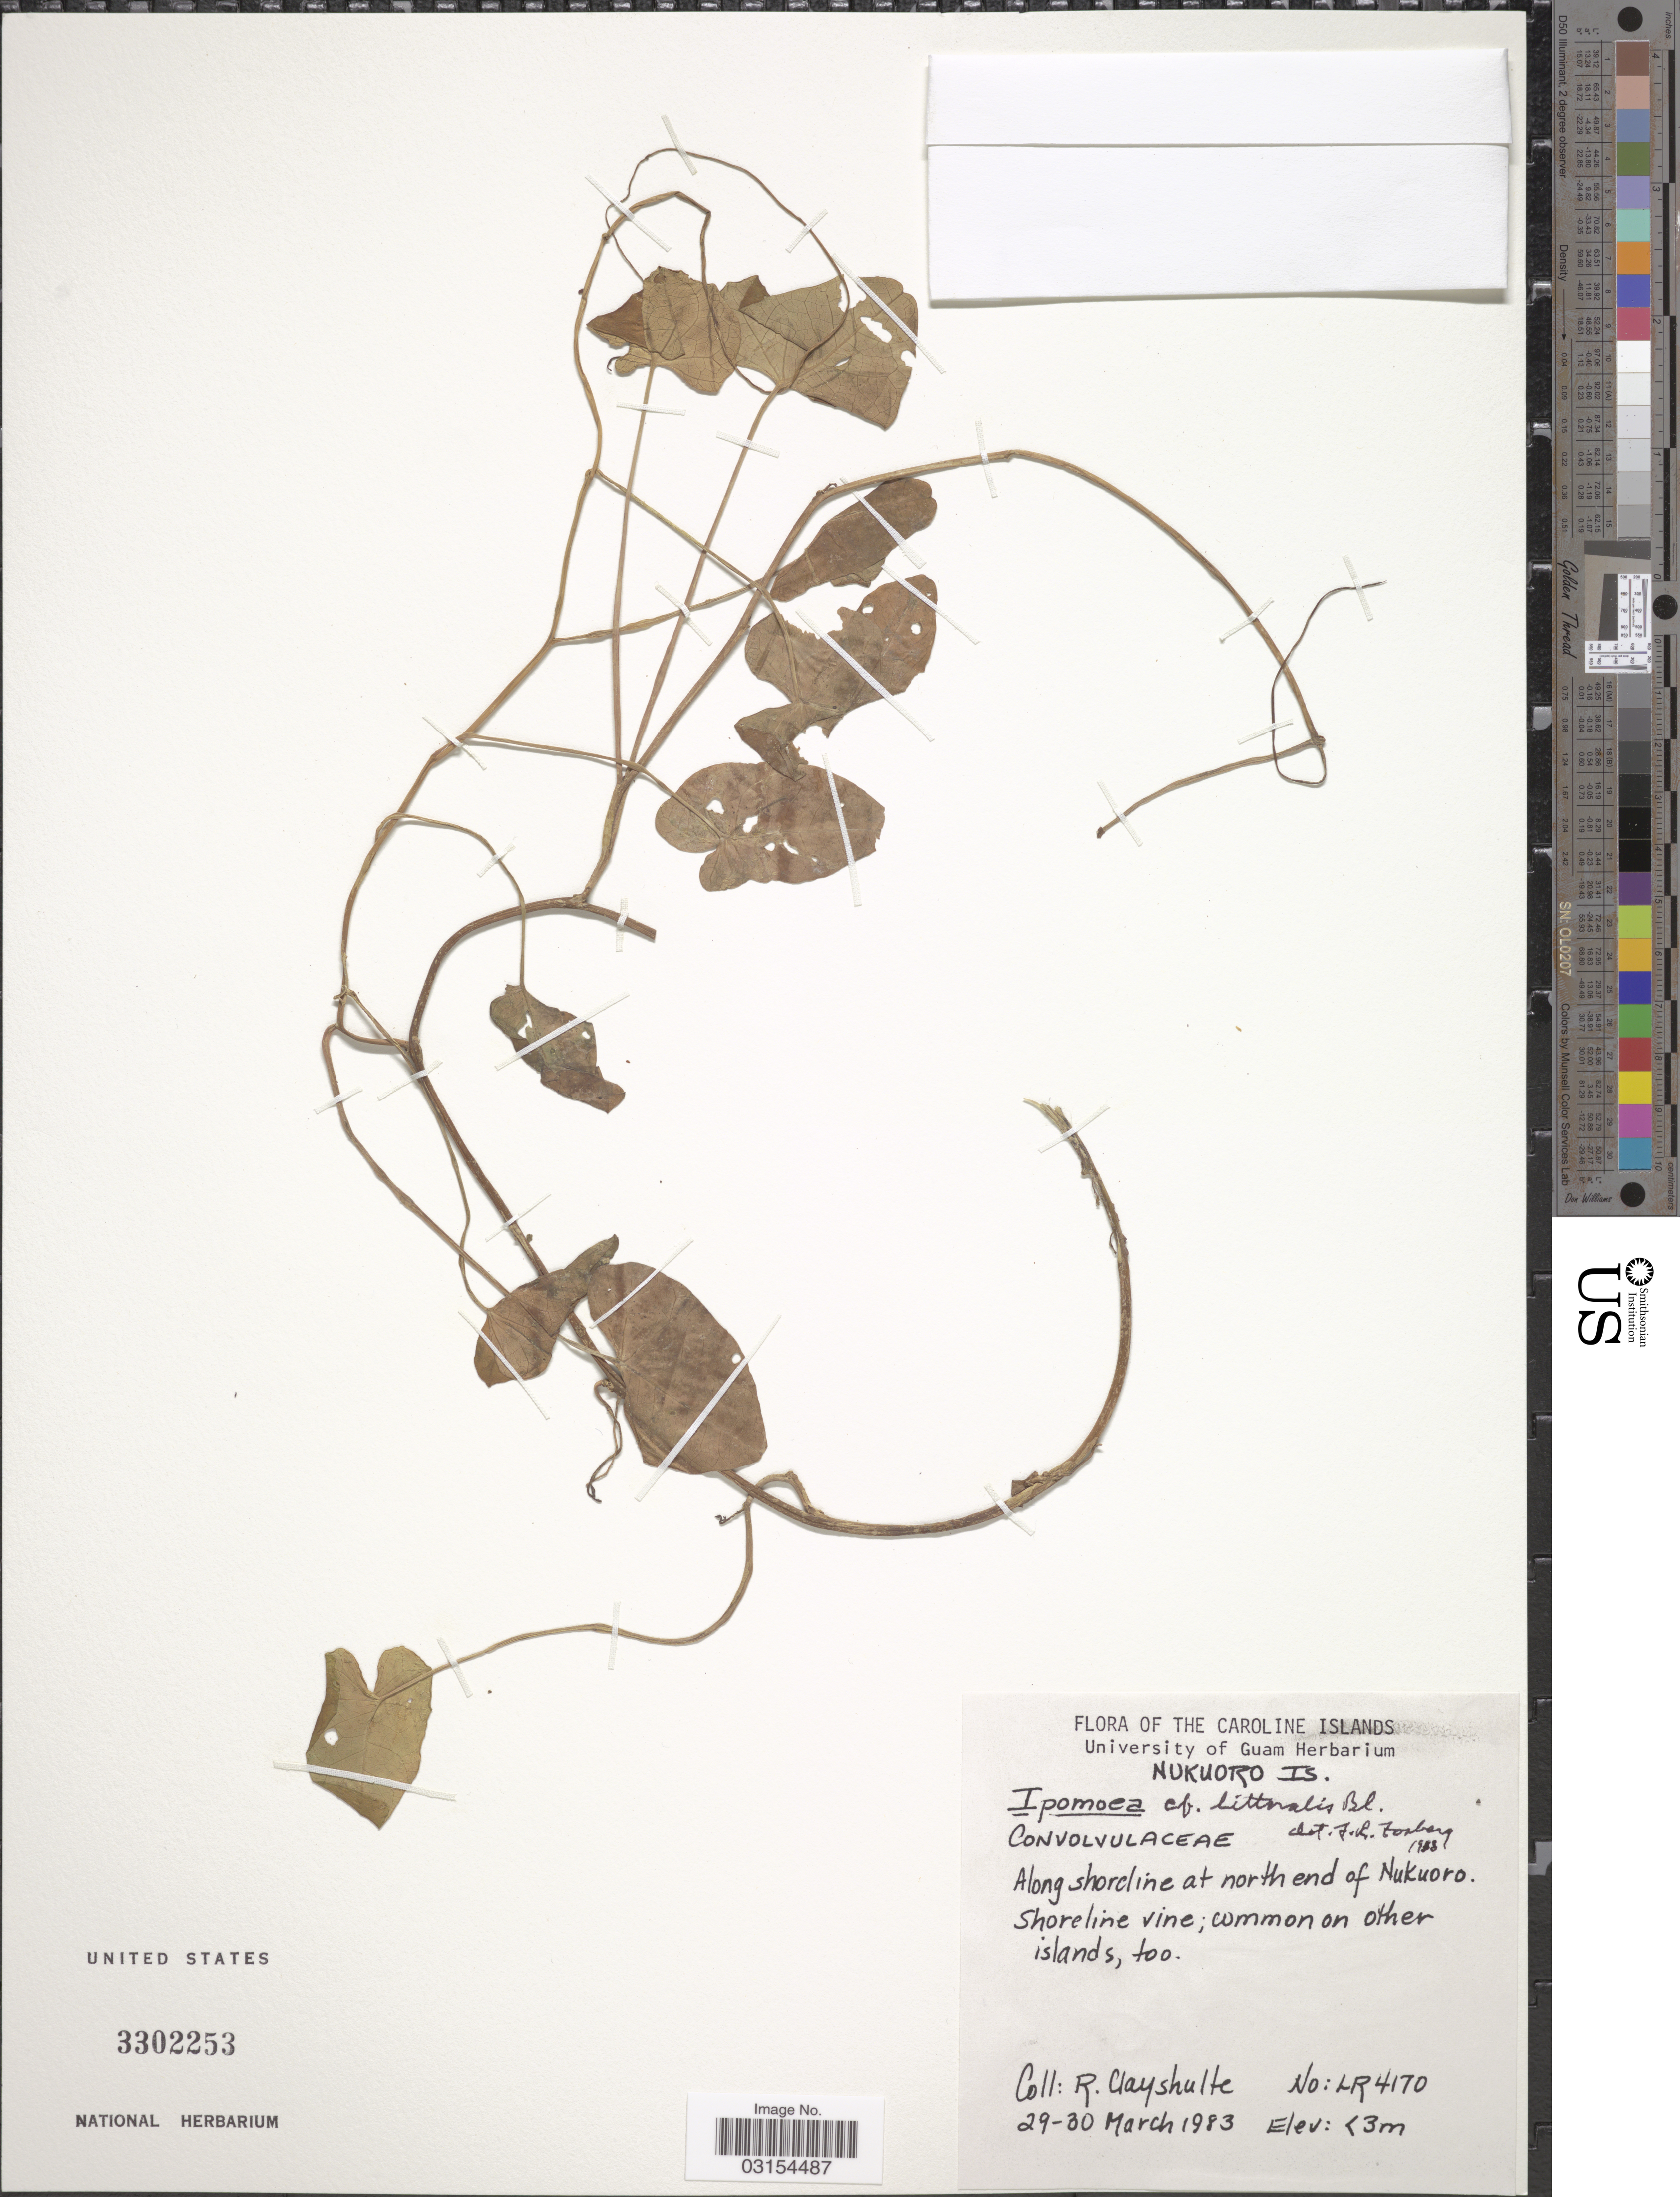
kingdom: Plantae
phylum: Tracheophyta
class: Magnoliopsida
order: Solanales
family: Convolvulaceae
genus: Ipomoea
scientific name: Ipomoea littoralis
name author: Blume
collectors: R. Clayshulte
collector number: LR4170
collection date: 1983-03-29/1983-03-30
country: Micronesia, Federated States of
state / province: Pohnpei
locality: Caroline Islands. Nukuoro Is. Along shoreline at north end of Nukuoro.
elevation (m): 3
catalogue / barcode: US 3302253